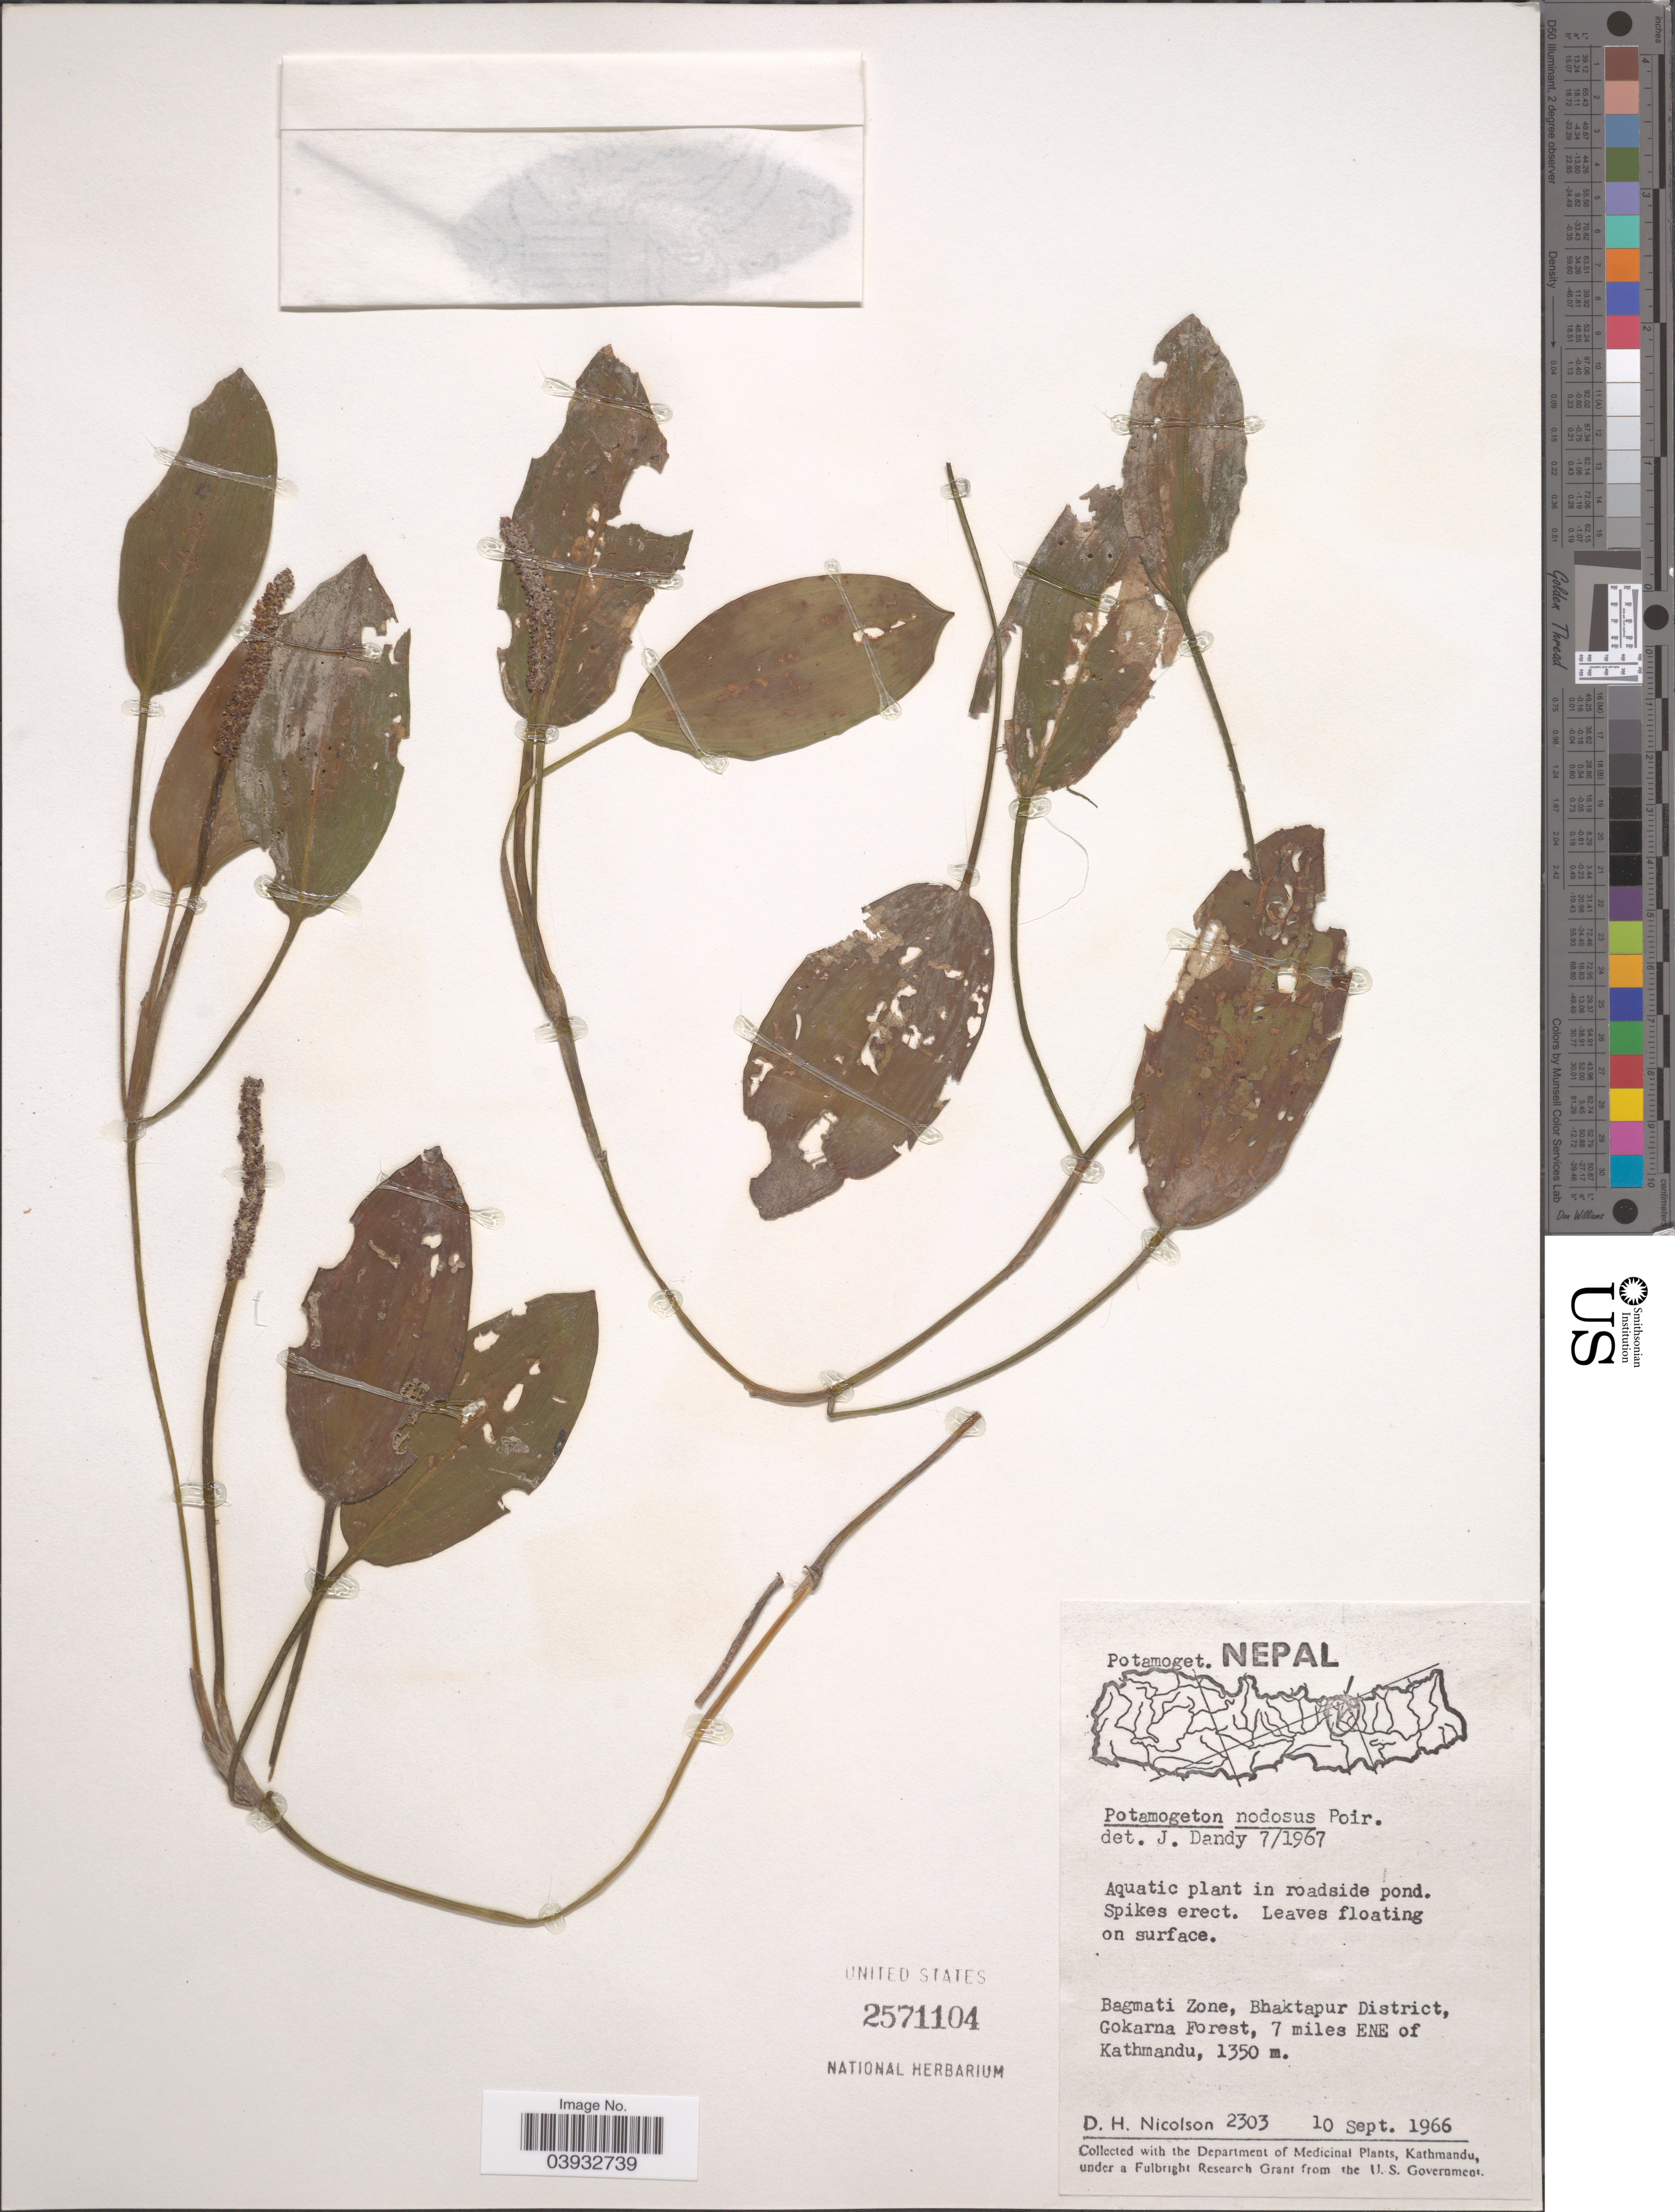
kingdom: Plantae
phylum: Tracheophyta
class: Liliopsida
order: Alismatales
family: Potamogetonaceae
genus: Potamogeton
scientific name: Potamogeton nodosus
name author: Poir.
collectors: D. H. Nicolson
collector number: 2303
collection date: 1966-09-10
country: Nepal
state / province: Bagmati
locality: In roadside pond. Bagmati Zone, Bhaktapur District, Gokarna Forest, 7 miles ENE of Kathmandu.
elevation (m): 1350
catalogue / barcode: US 2571104